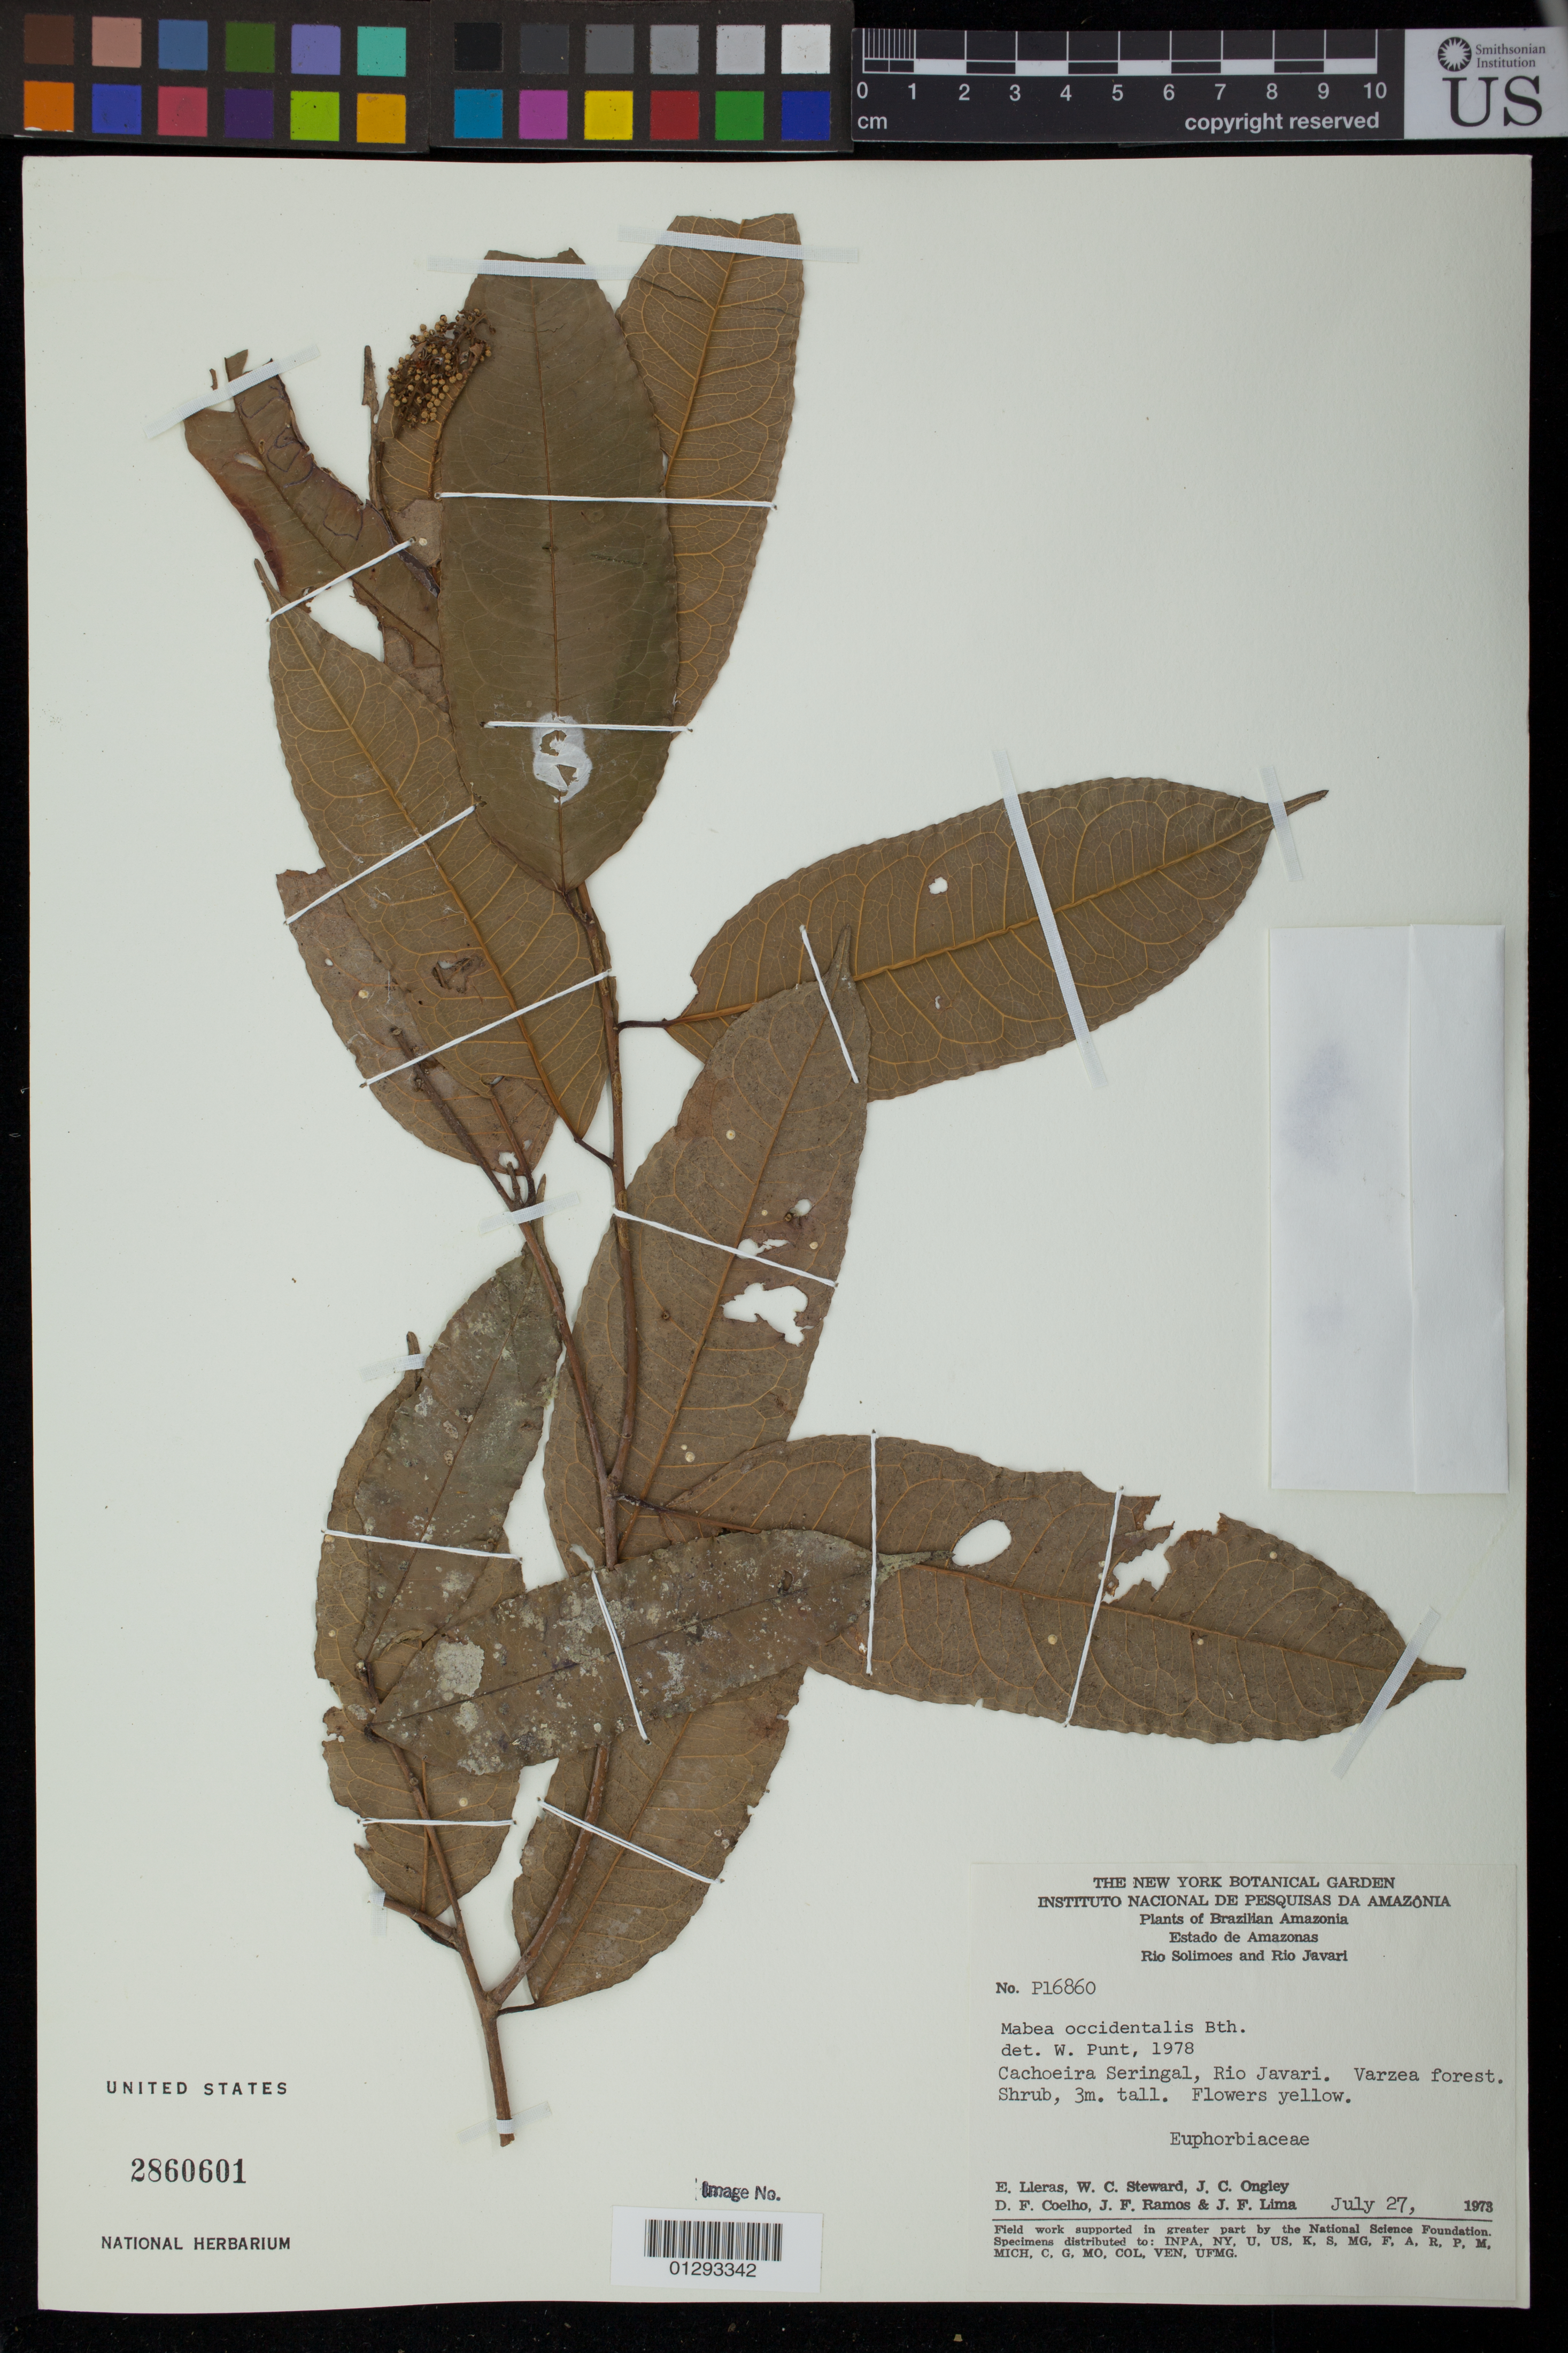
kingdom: Plantae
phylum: Tracheophyta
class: Magnoliopsida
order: Malpighiales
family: Euphorbiaceae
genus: Mabea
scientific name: Mabea occidentalis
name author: Benth.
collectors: E. Lleras, W. C. Steward, J. C. Ongley, D. F. Coêlho, J. F. Ramos & J. F. Lima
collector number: P16860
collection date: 1973-07-27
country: Brazil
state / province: Amazonas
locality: Cachoeira Seringal, Rio Javari.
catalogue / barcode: US 2860601